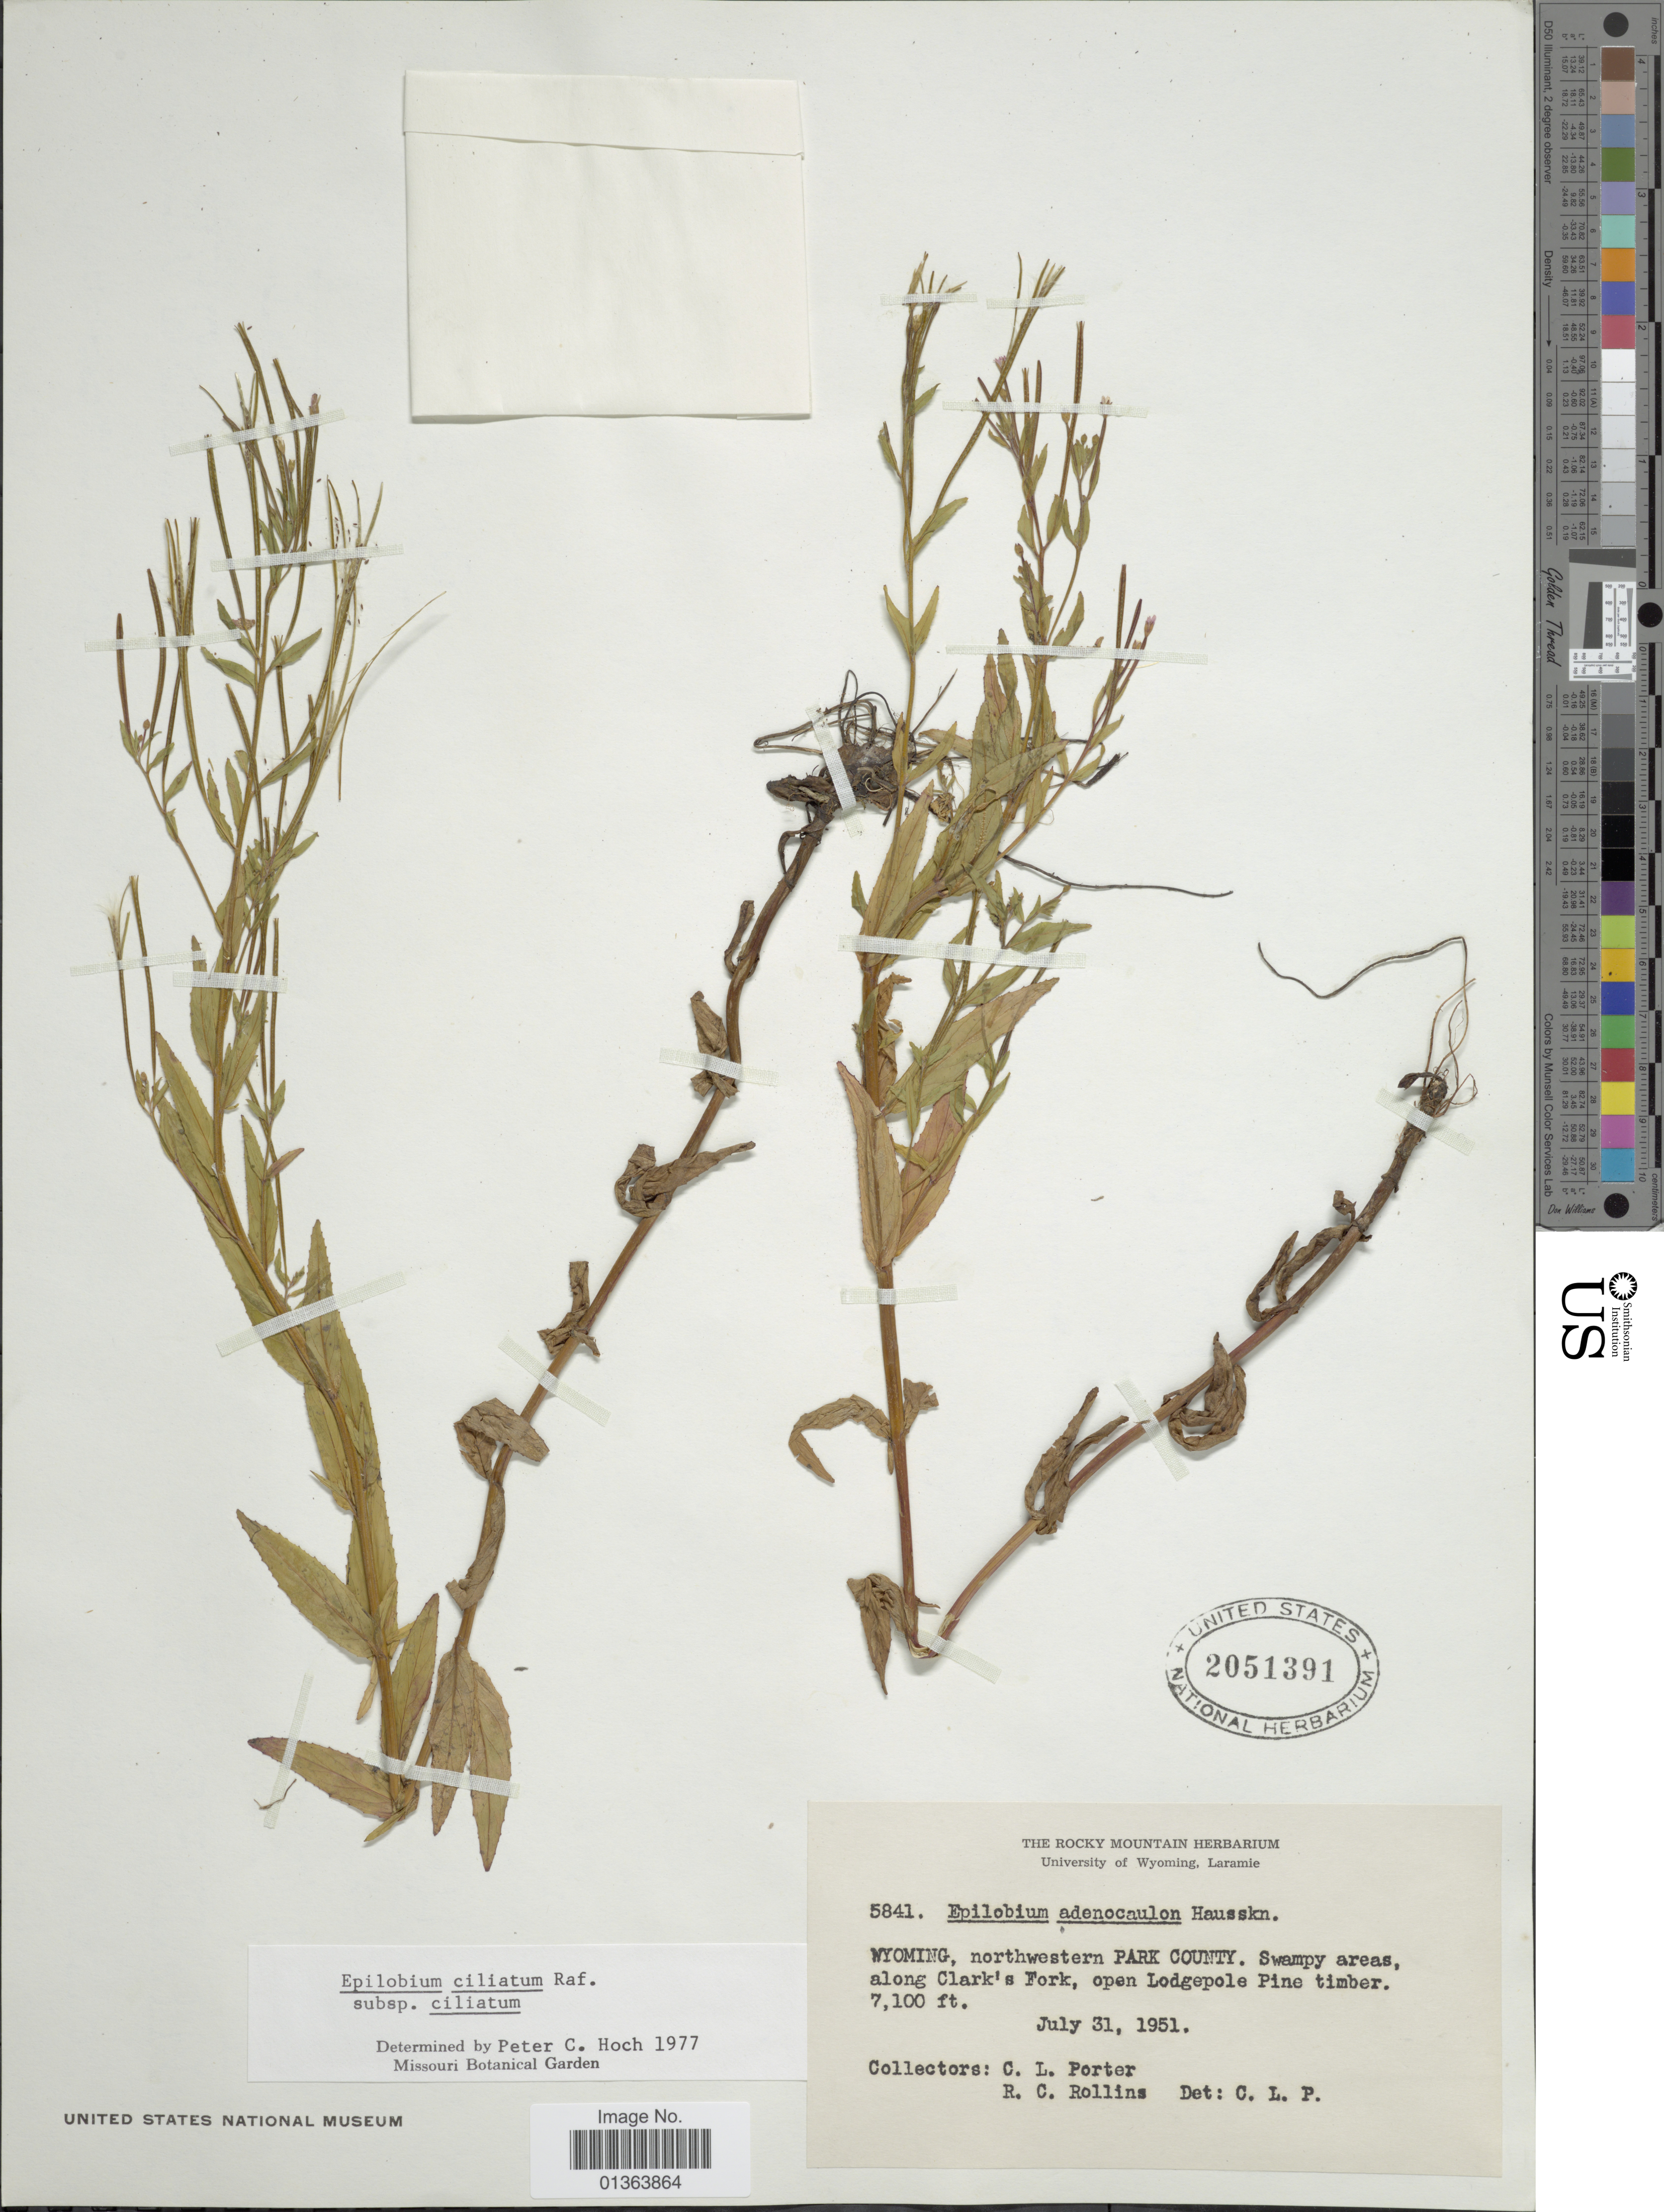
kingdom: Plantae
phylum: Tracheophyta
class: Magnoliopsida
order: Myrtales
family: Onagraceae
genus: Epilobium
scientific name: Epilobium ciliatum subsp. ciliatum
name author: Raf.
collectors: C. L. Porter & R. C. Rollins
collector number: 5841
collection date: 1951-07-31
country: United States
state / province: Wyoming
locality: Northwestern Park County. Swampy areas, along Clark's Fork, open Lodgepole Pine timber.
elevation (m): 2164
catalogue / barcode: US 2051391